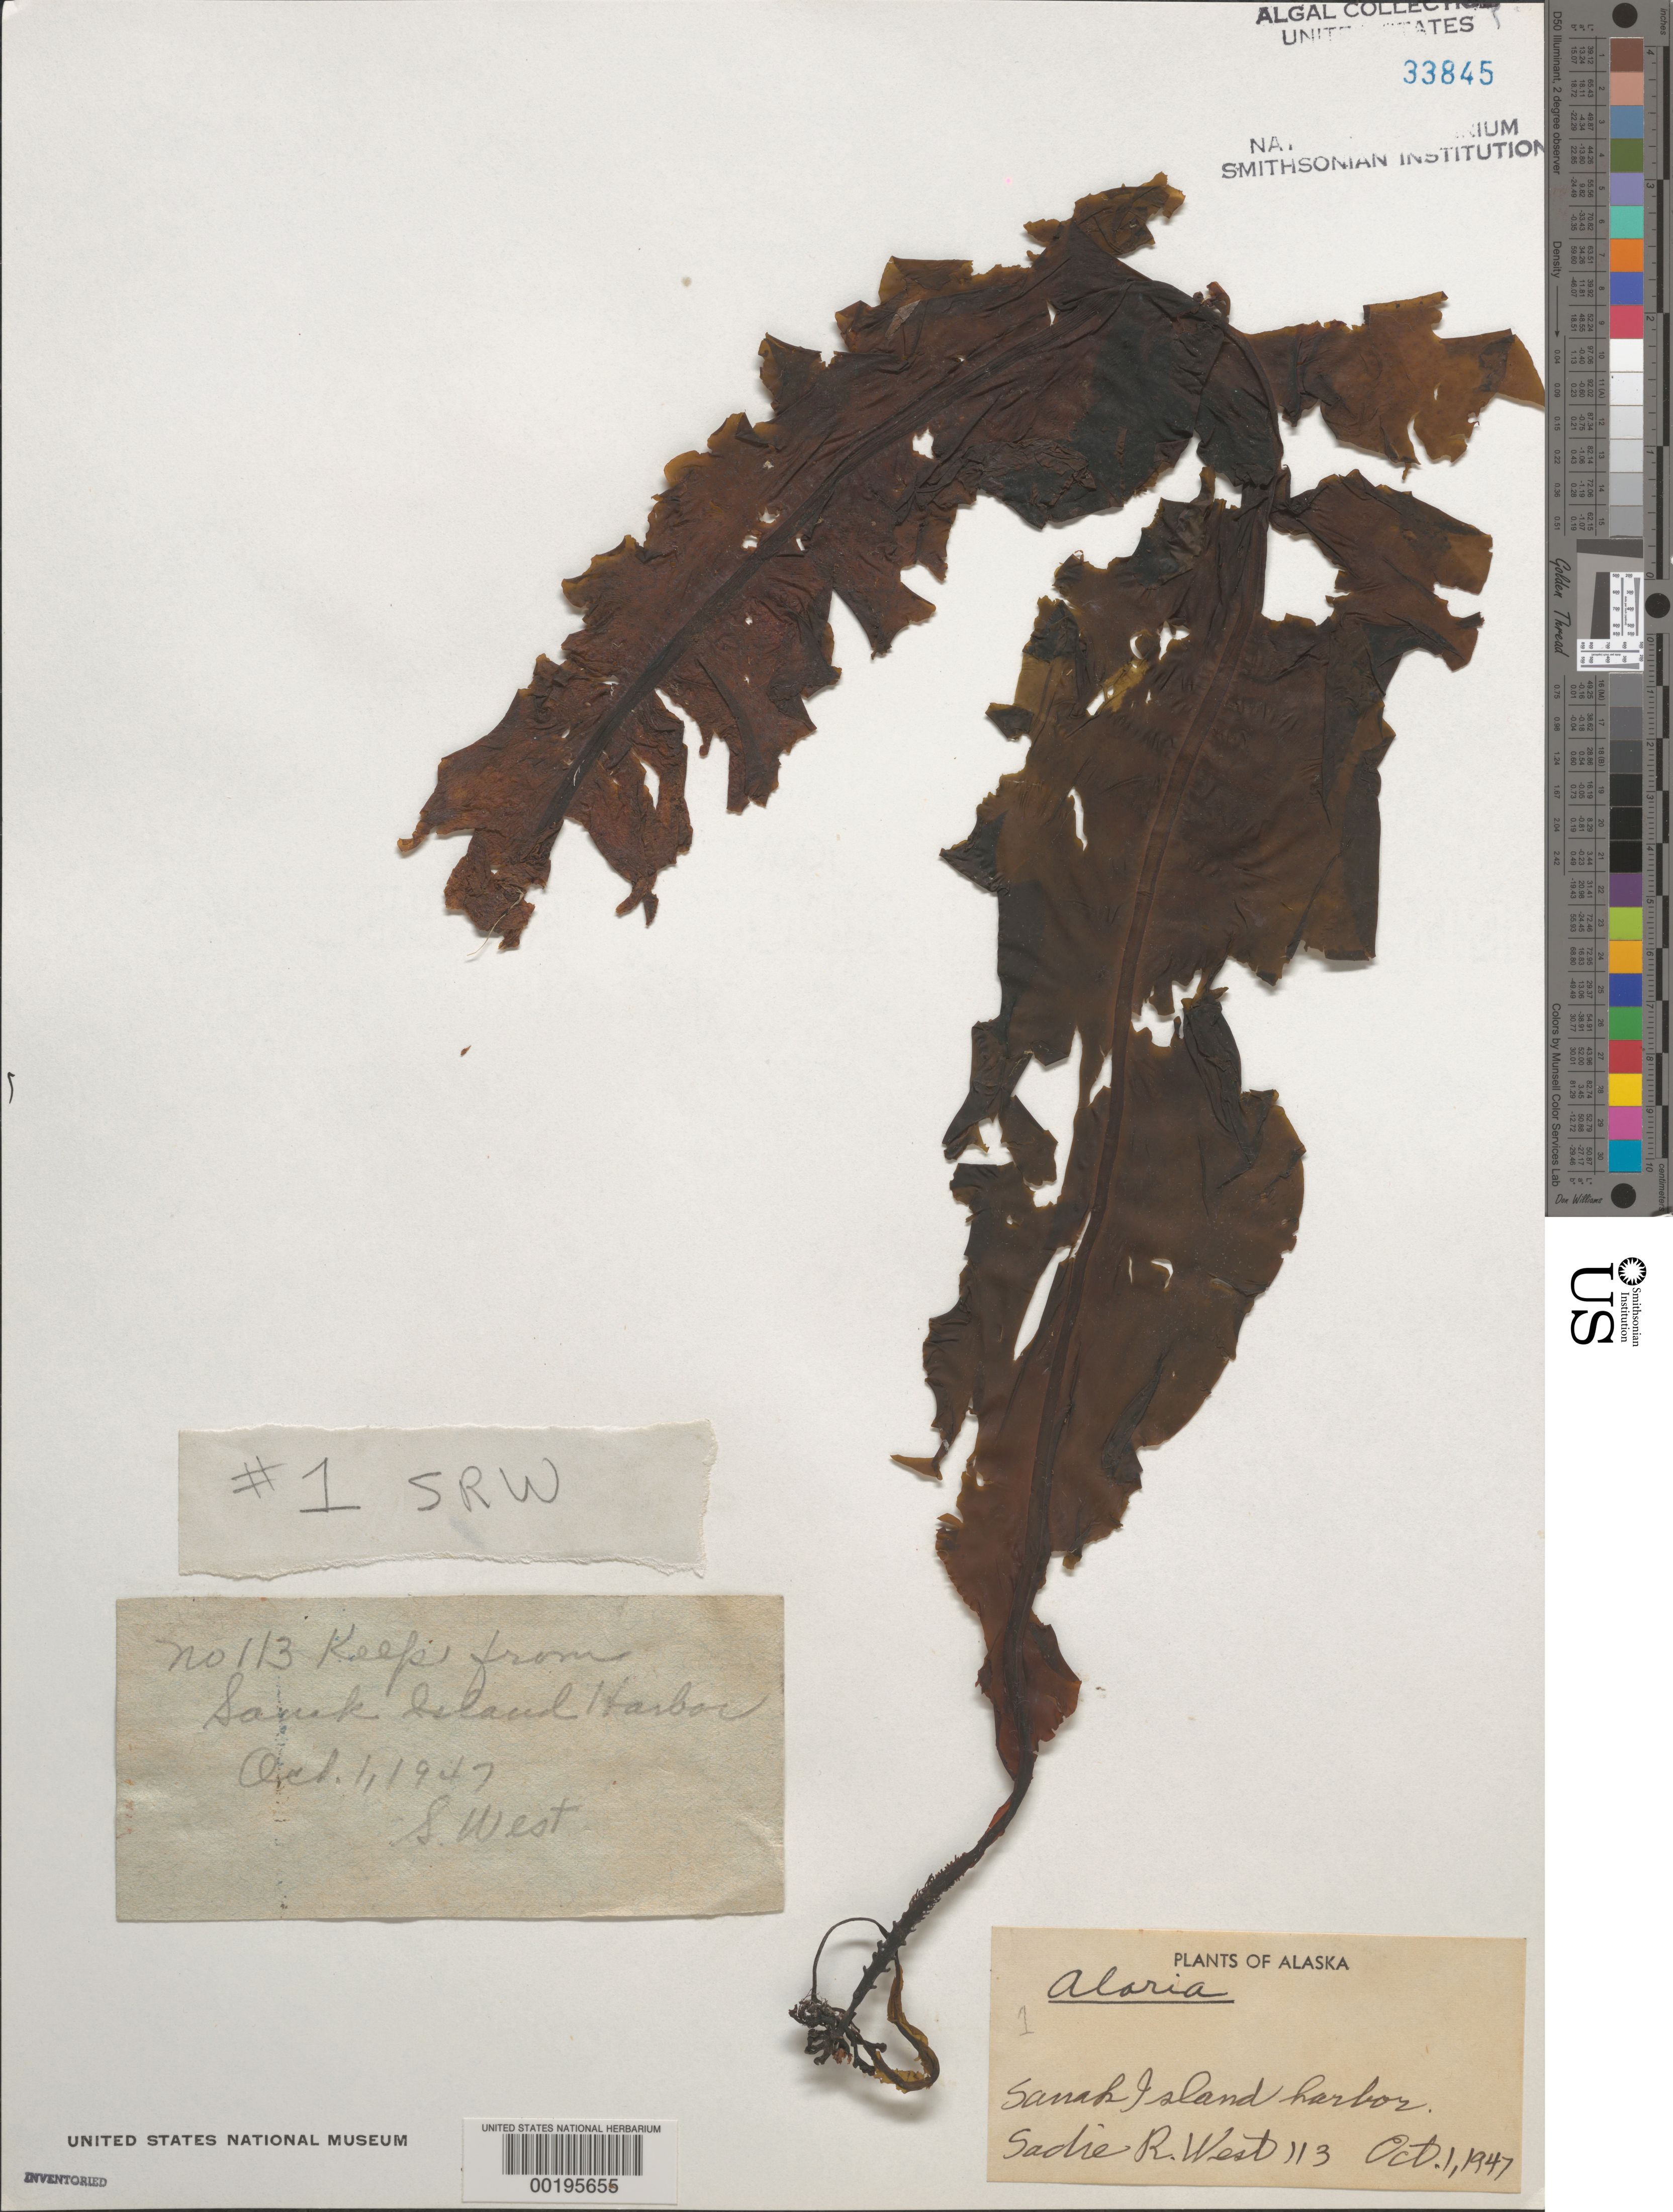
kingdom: Chromista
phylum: Ochrophyta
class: Phaeophyceae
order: Laminariales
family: Alariaceae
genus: Alaria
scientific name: Alaria sp.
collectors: S. R. West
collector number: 113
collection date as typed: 01 Oct 1947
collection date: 1947-10-01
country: United States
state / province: Alaska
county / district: Aleutian Islands Division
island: Sanak Island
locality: Sanak Harbor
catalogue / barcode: US 33845